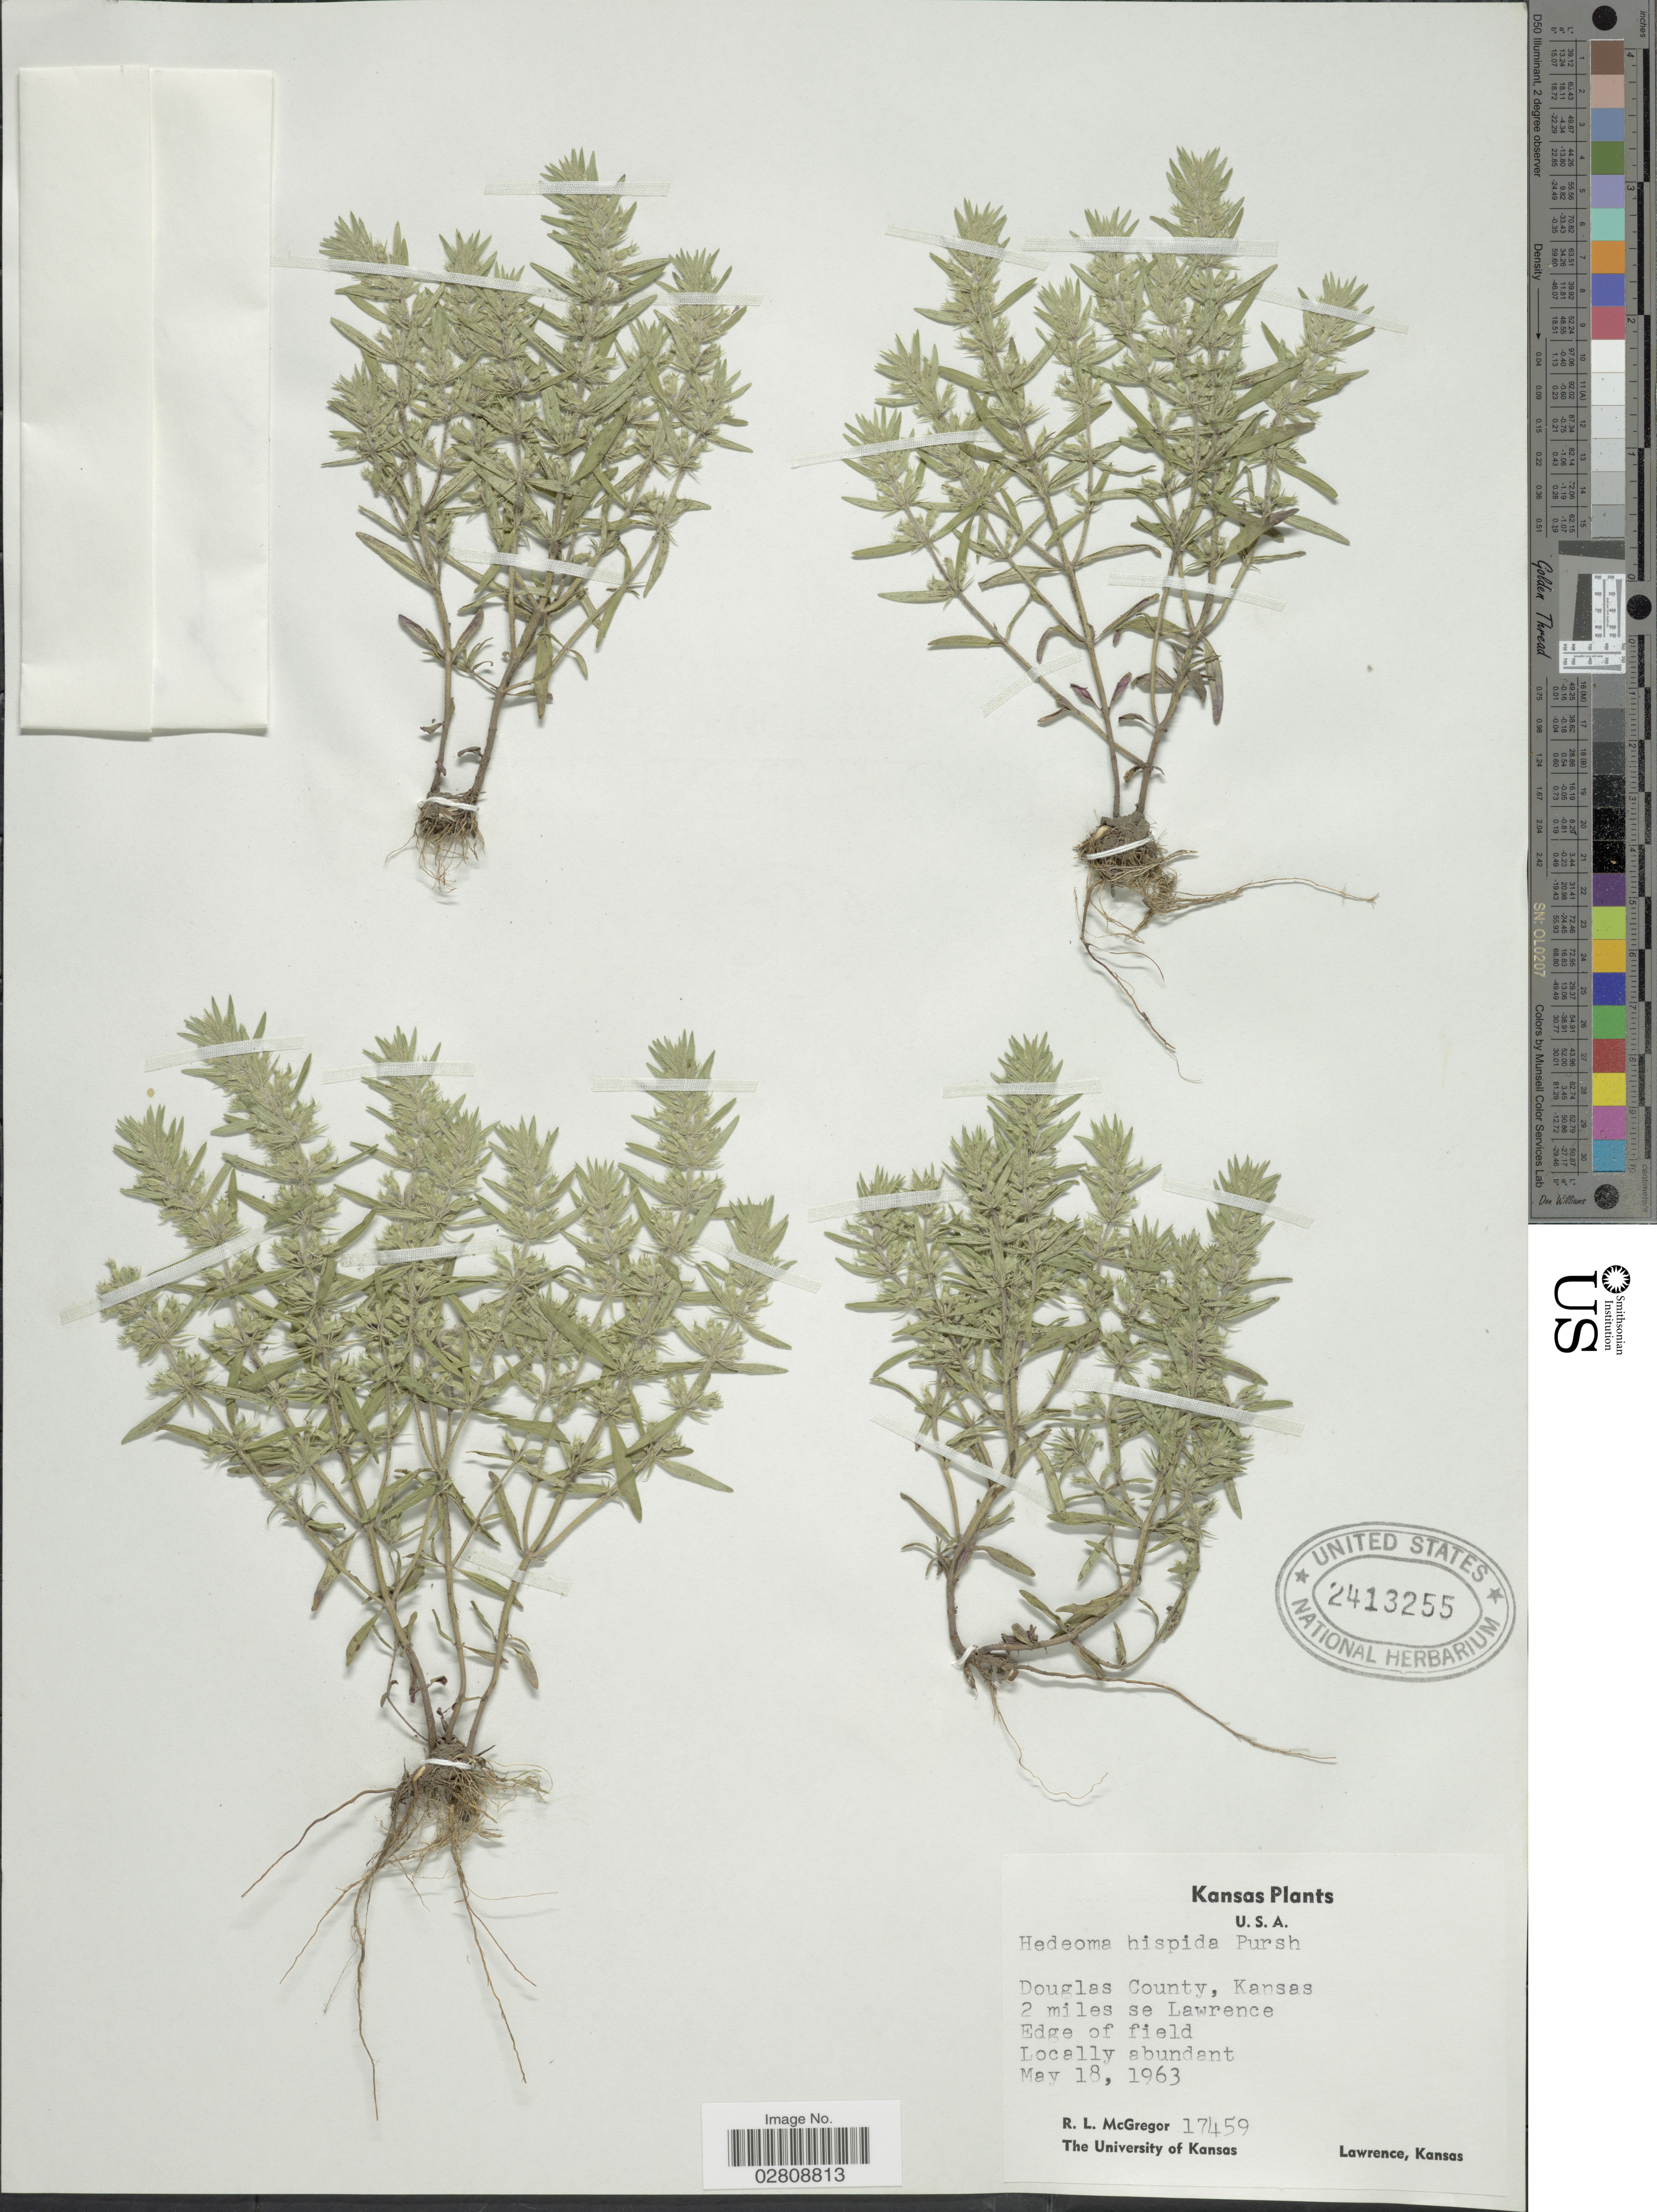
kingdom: Plantae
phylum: Tracheophyta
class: Magnoliopsida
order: Lamiales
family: Lamiaceae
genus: Hedeoma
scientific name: Hedeoma hispida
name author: Pursh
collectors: R. McGregor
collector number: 17459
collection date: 1963-05-18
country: United States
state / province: Kansas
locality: Douglas County, 2 miles se Lawrence.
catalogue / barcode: US 2413255